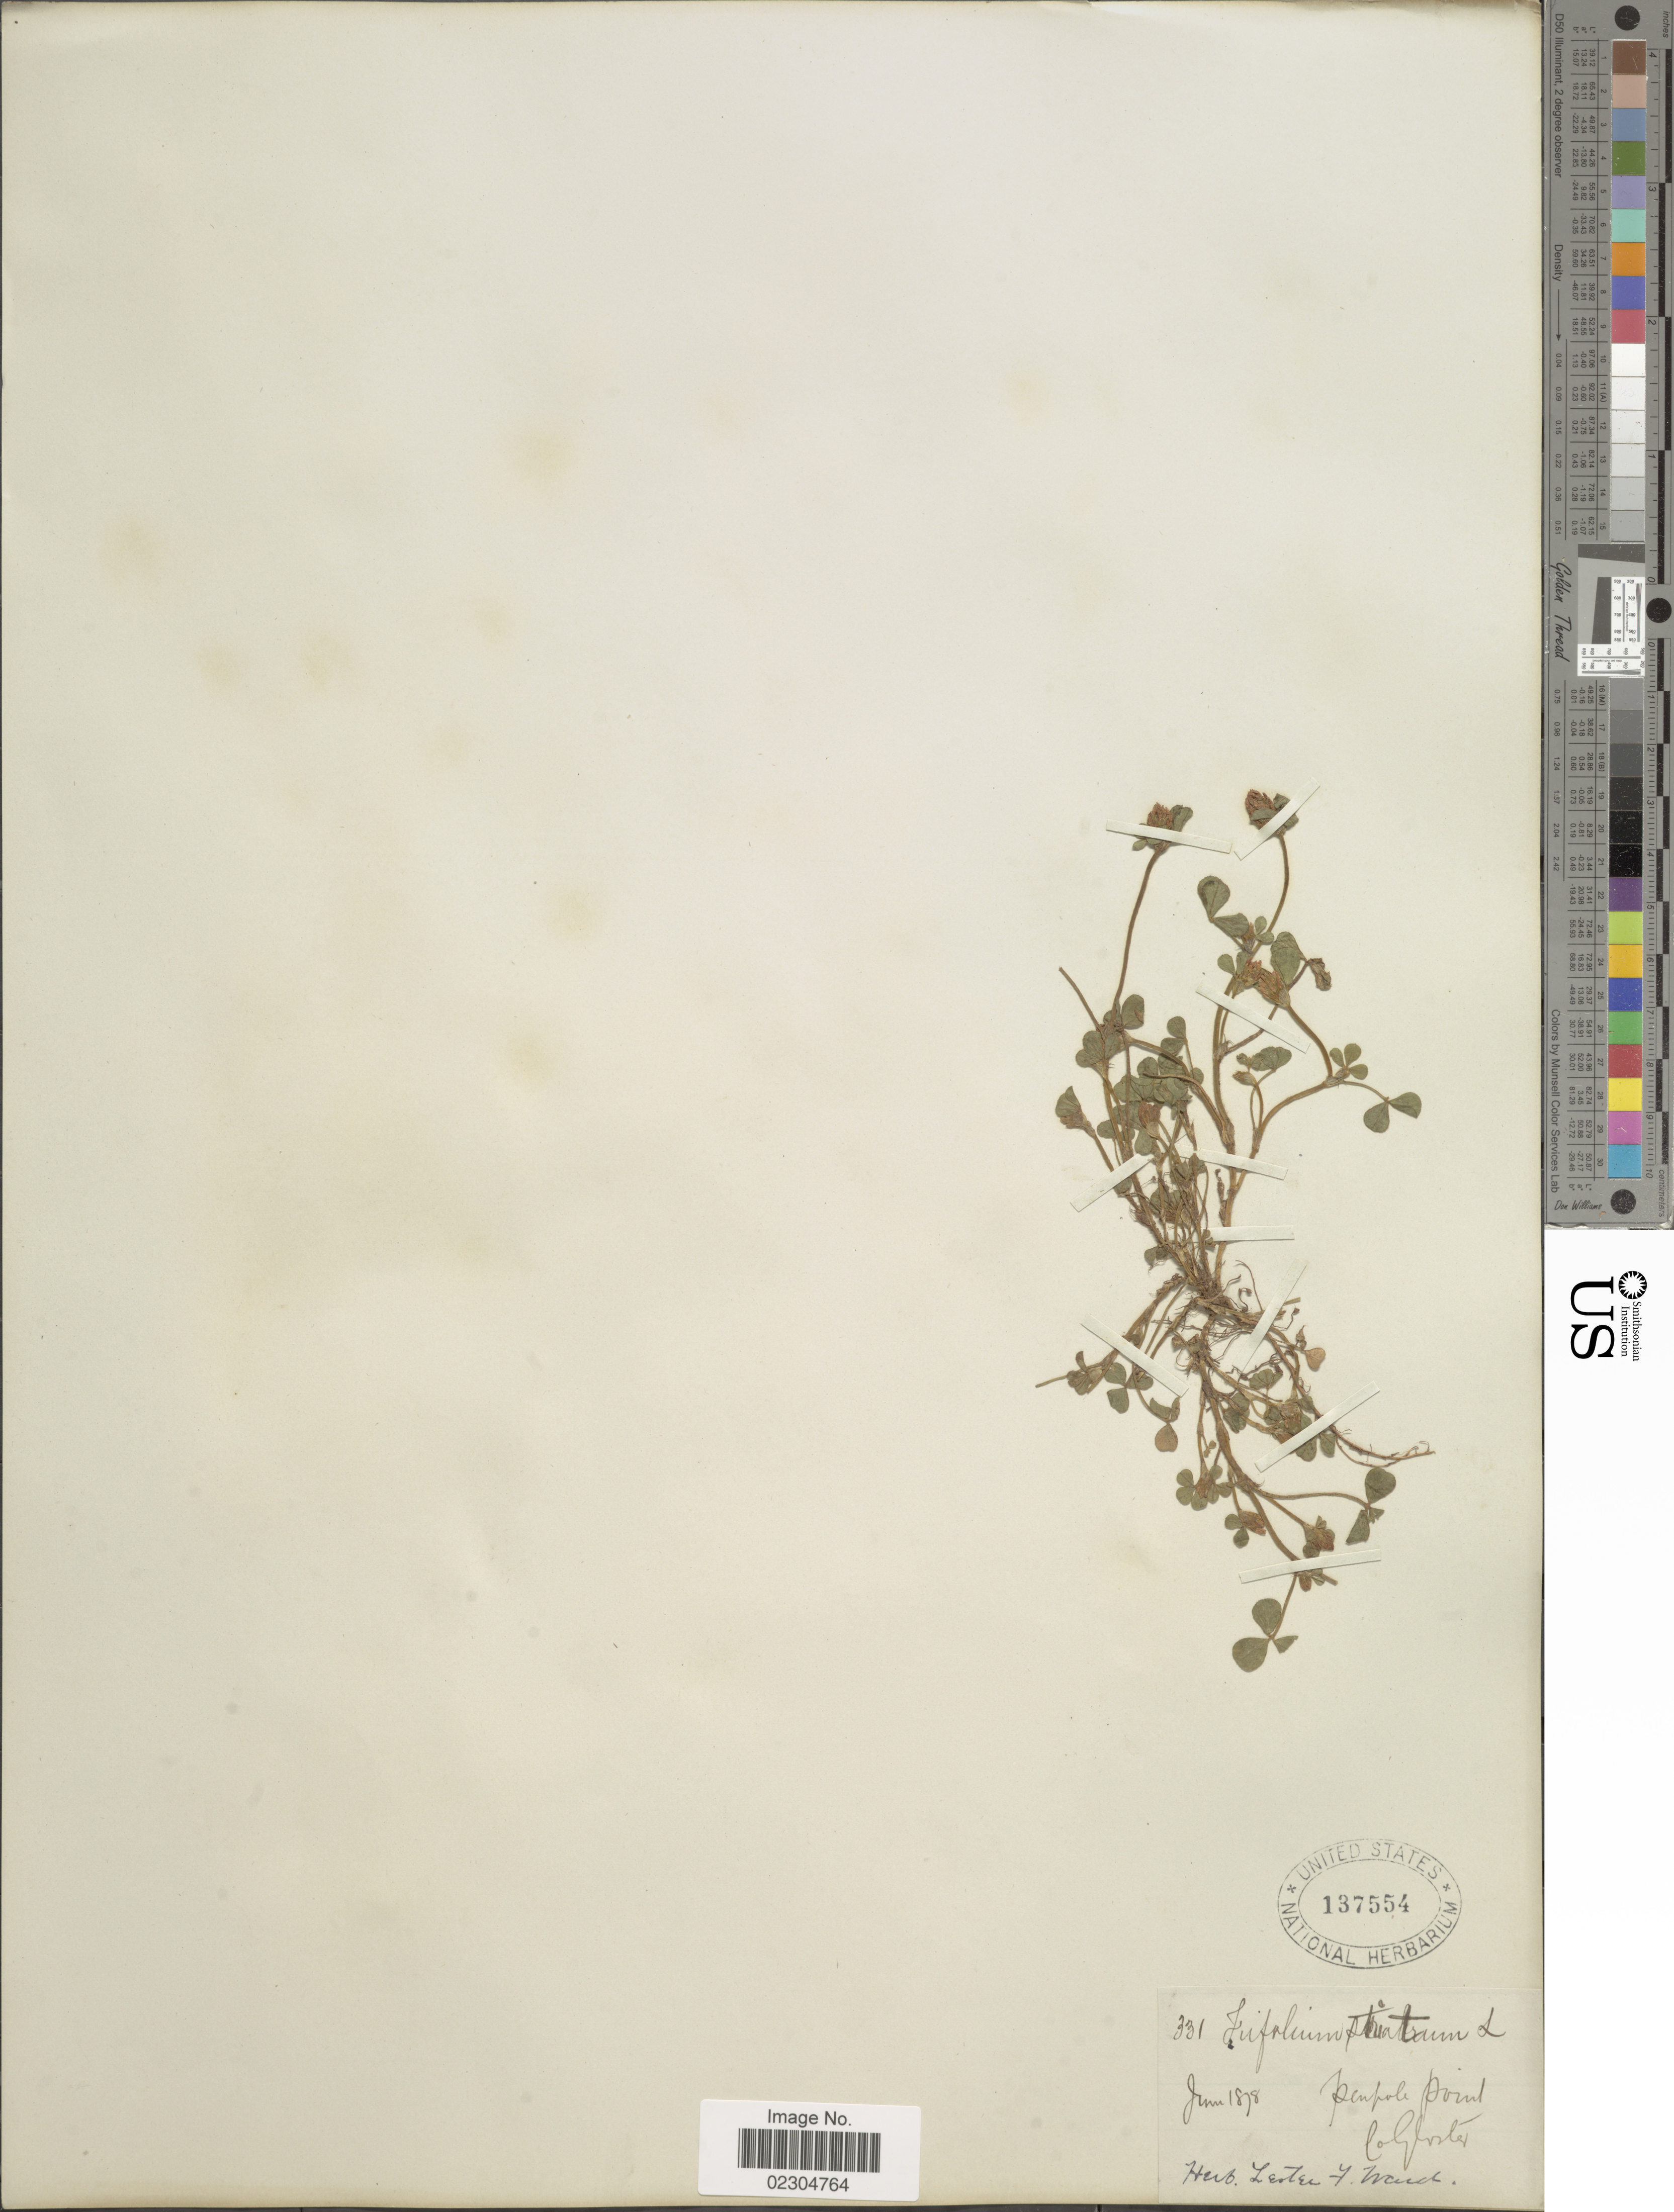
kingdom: Plantae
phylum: Tracheophyta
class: Magnoliopsida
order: Fabales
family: Fabaceae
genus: Trifolium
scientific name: Trifolium striatum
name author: L.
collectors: ex herb. Lester F. Ward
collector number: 331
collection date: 1878-07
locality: Penpole point Coqloutez [interpreted]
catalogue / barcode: US 137554